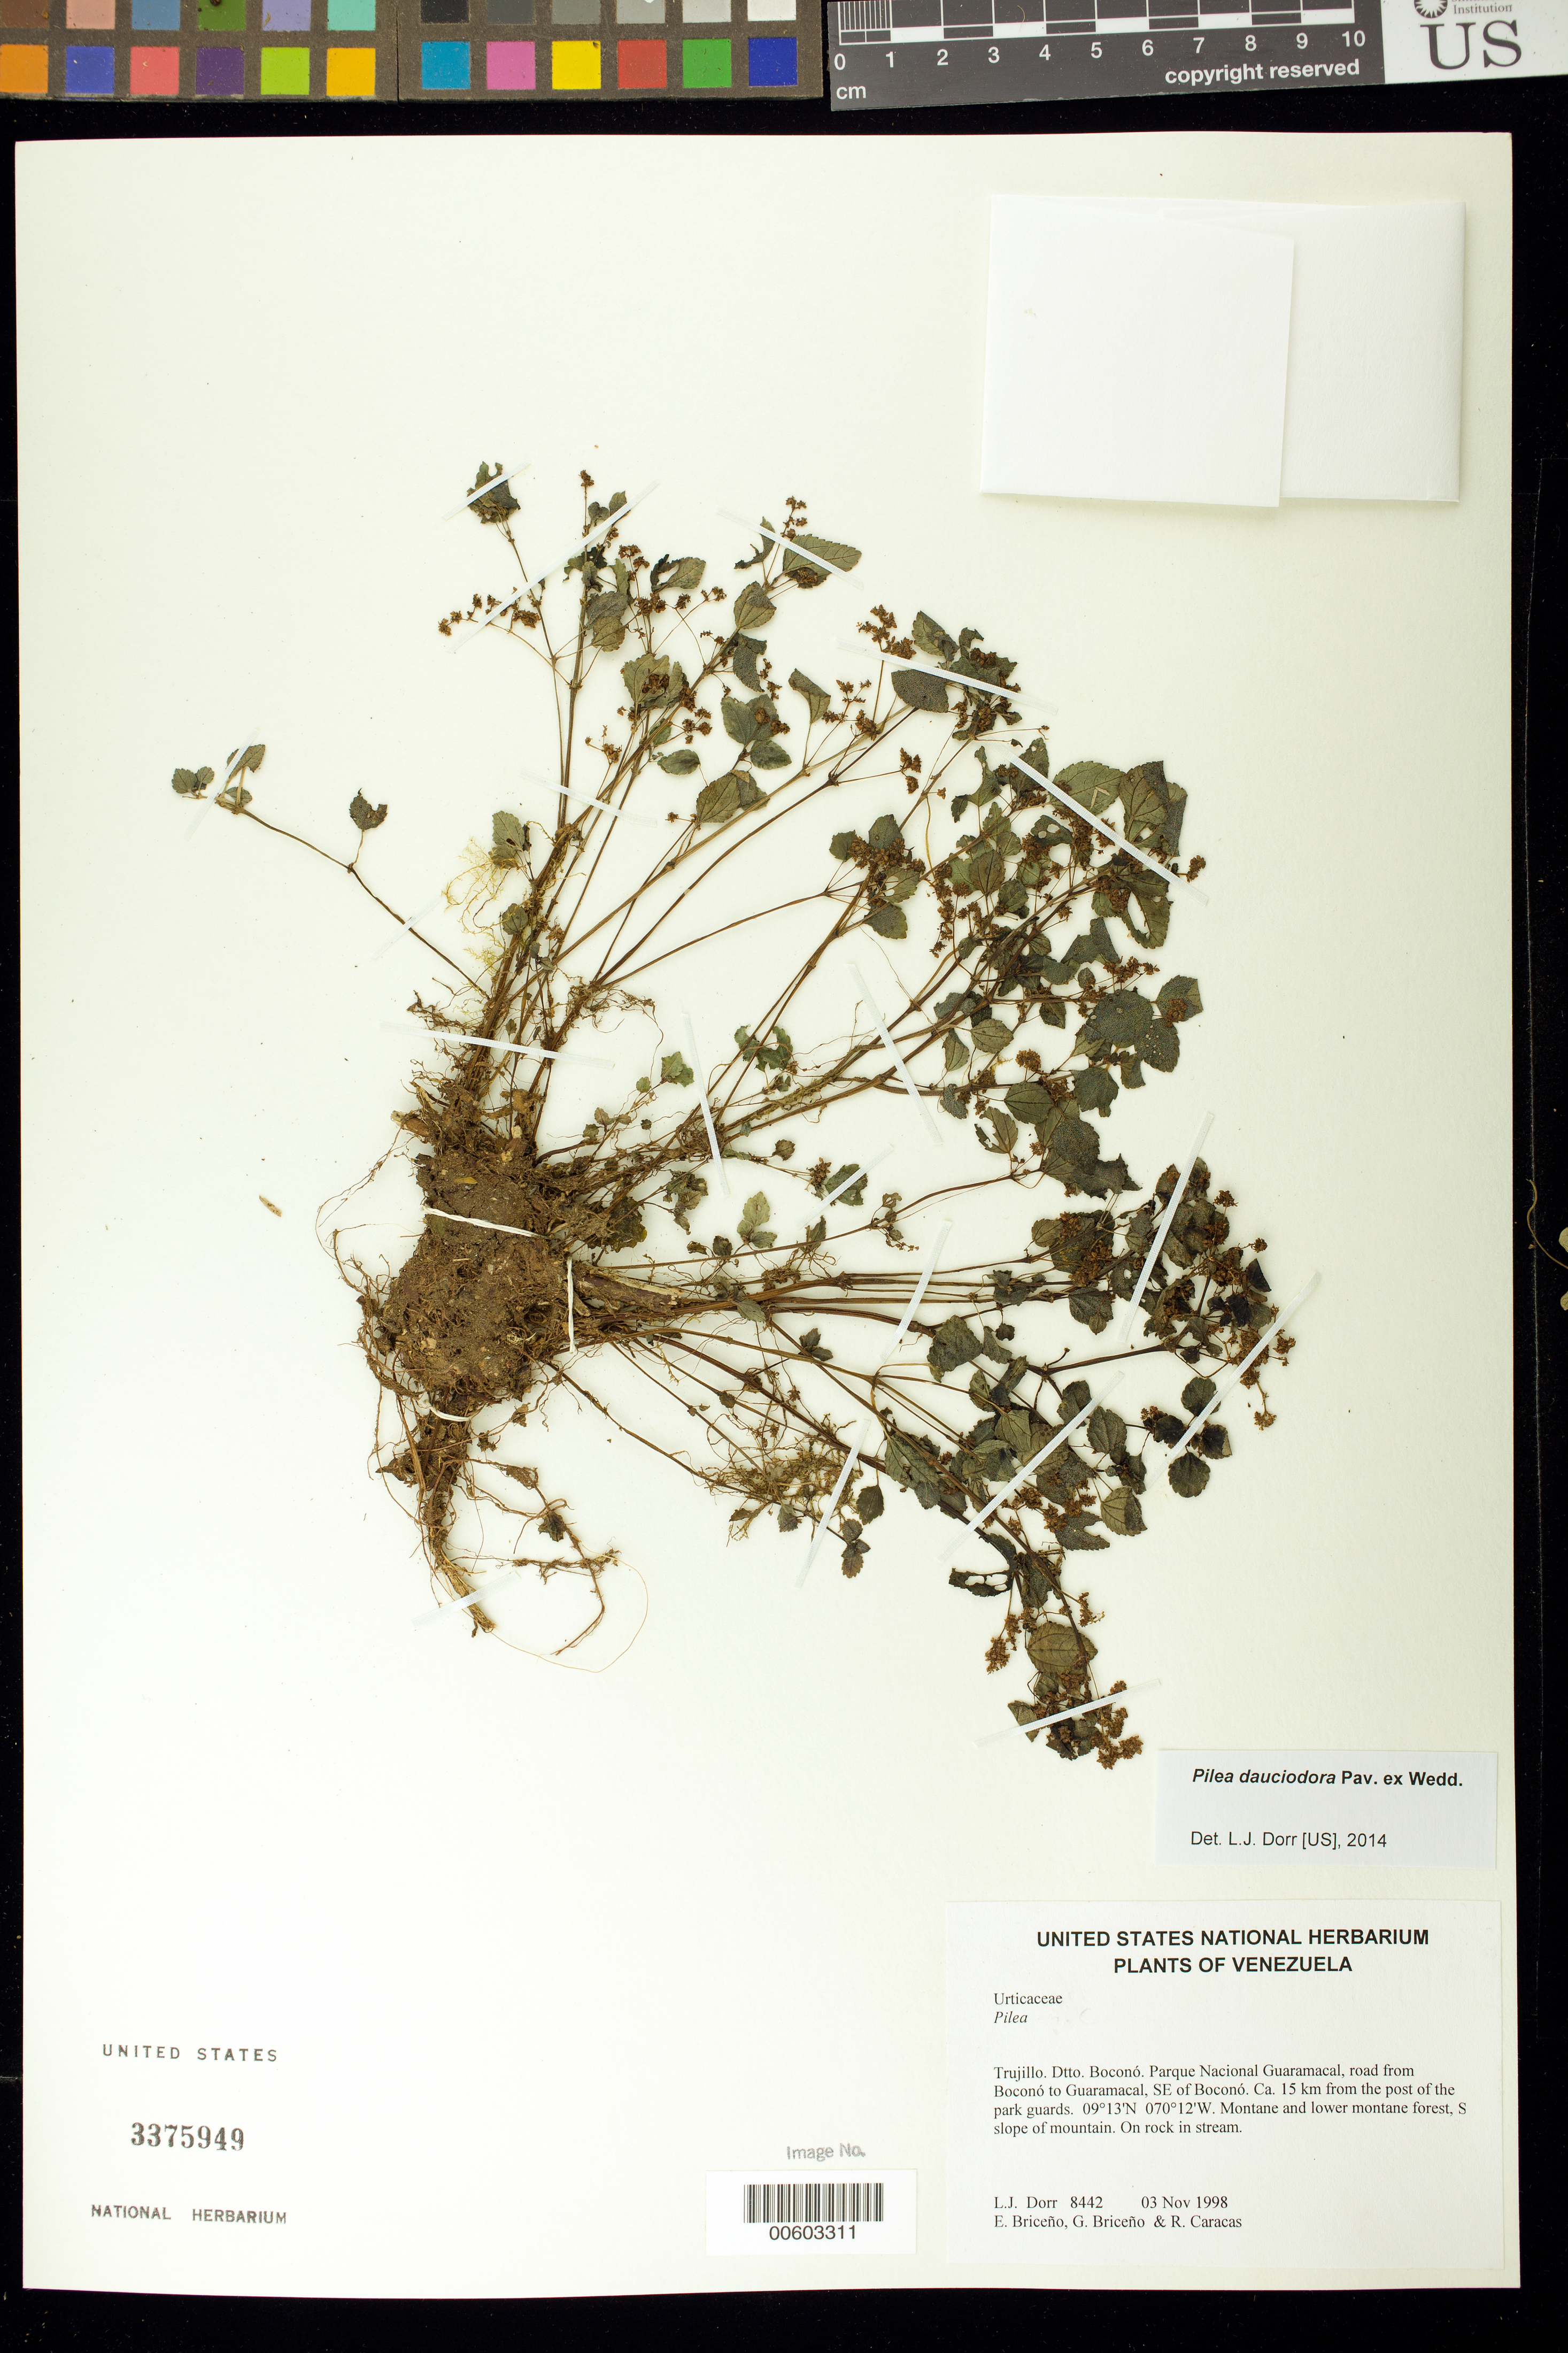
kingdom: Plantae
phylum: Tracheophyta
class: Magnoliopsida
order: Rosales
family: Urticaceae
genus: Pilea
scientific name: Pilea dauciodora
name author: Pav. ex Wedd.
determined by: Dorr, L. J., (BOT), Smithsonian Institution - National Museum of Natural History (UNITED STATES)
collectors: L. J. Dorr, E. Briceño, G. Briceño & R. Caracas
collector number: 8442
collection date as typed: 03 Nov 1998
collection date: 1998-11-03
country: Venezuela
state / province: Trujillo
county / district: Boconó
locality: Parque Nacional Guaramacal, road from Boconó to Guaramacal, SE of Boconó, ca. 15 km from the post of the park guards.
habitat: Montane and lower montane forest, S slope of mountain. On rock in stream.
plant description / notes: AAU, C, COL, CTES, F, K, MEXU, MO, NY, PORT, TEX, US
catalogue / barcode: US 3375949